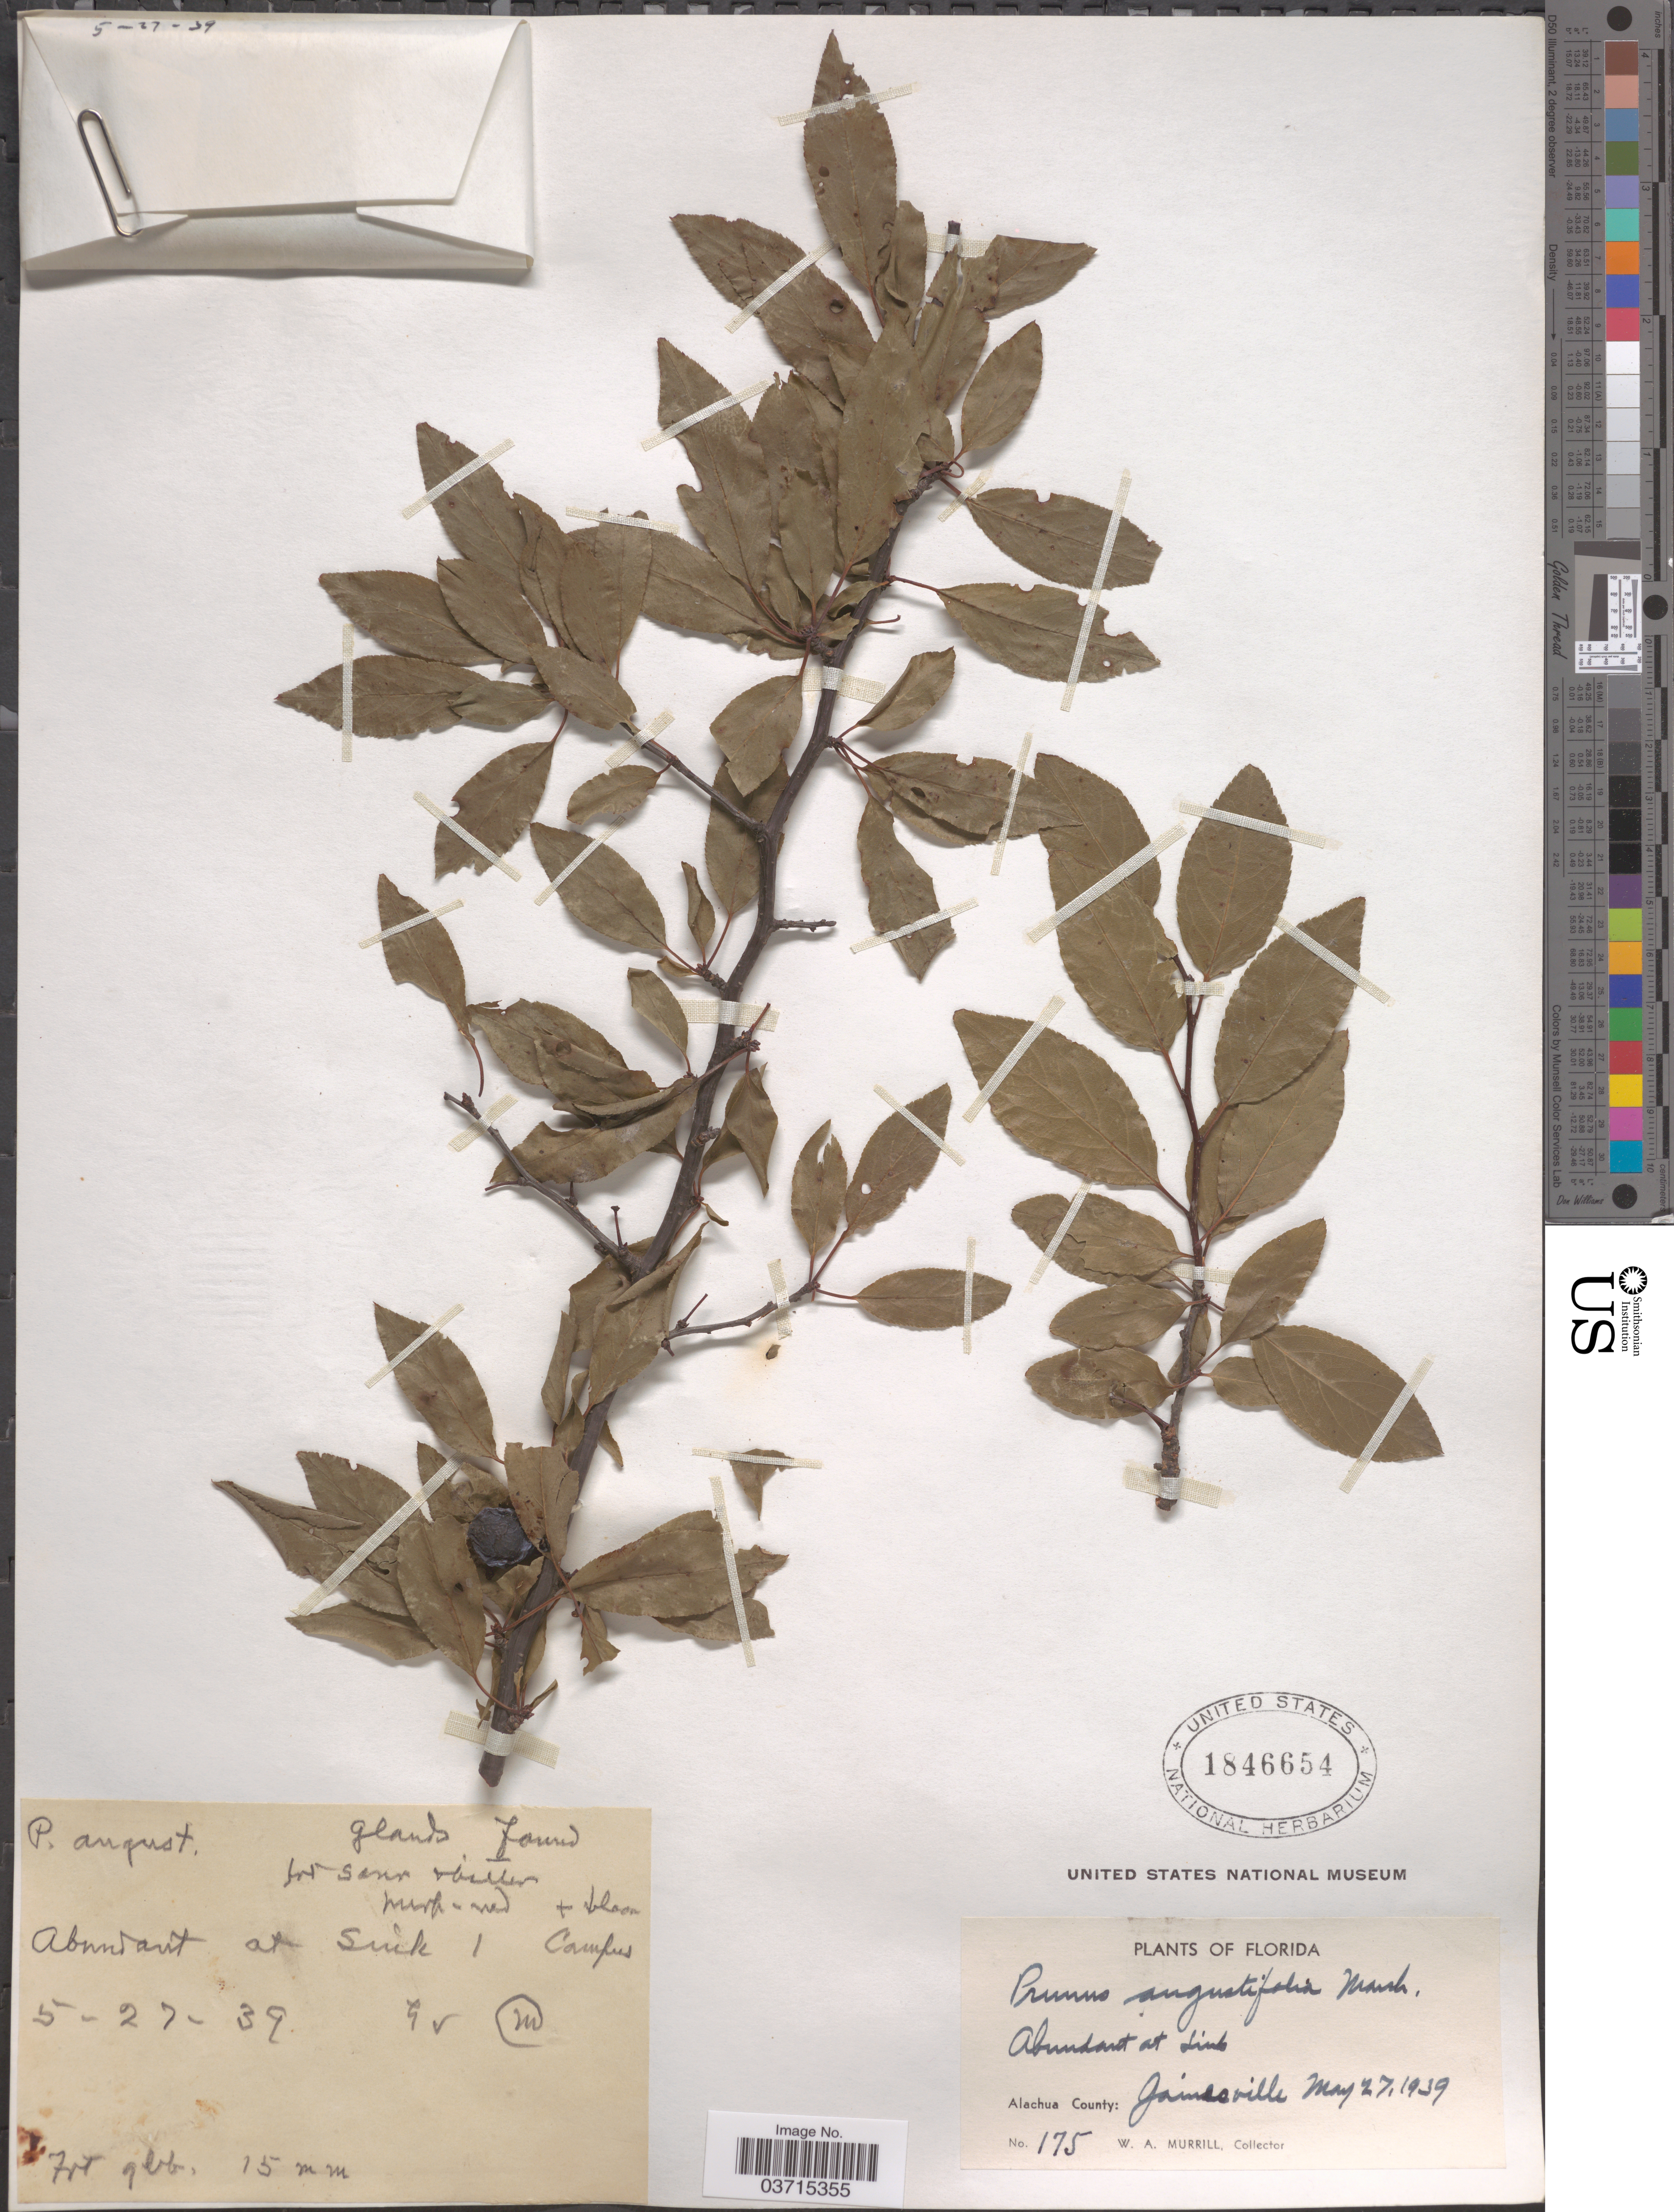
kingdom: Plantae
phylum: Tracheophyta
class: Magnoliopsida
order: Rosales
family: Rosaceae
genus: Prunus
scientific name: Prunus angustifolia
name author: Marshall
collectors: W. A. Murrill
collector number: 175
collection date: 1939-05-27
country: United States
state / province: Florida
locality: Alachua County: Gainesville.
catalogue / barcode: US 1846654